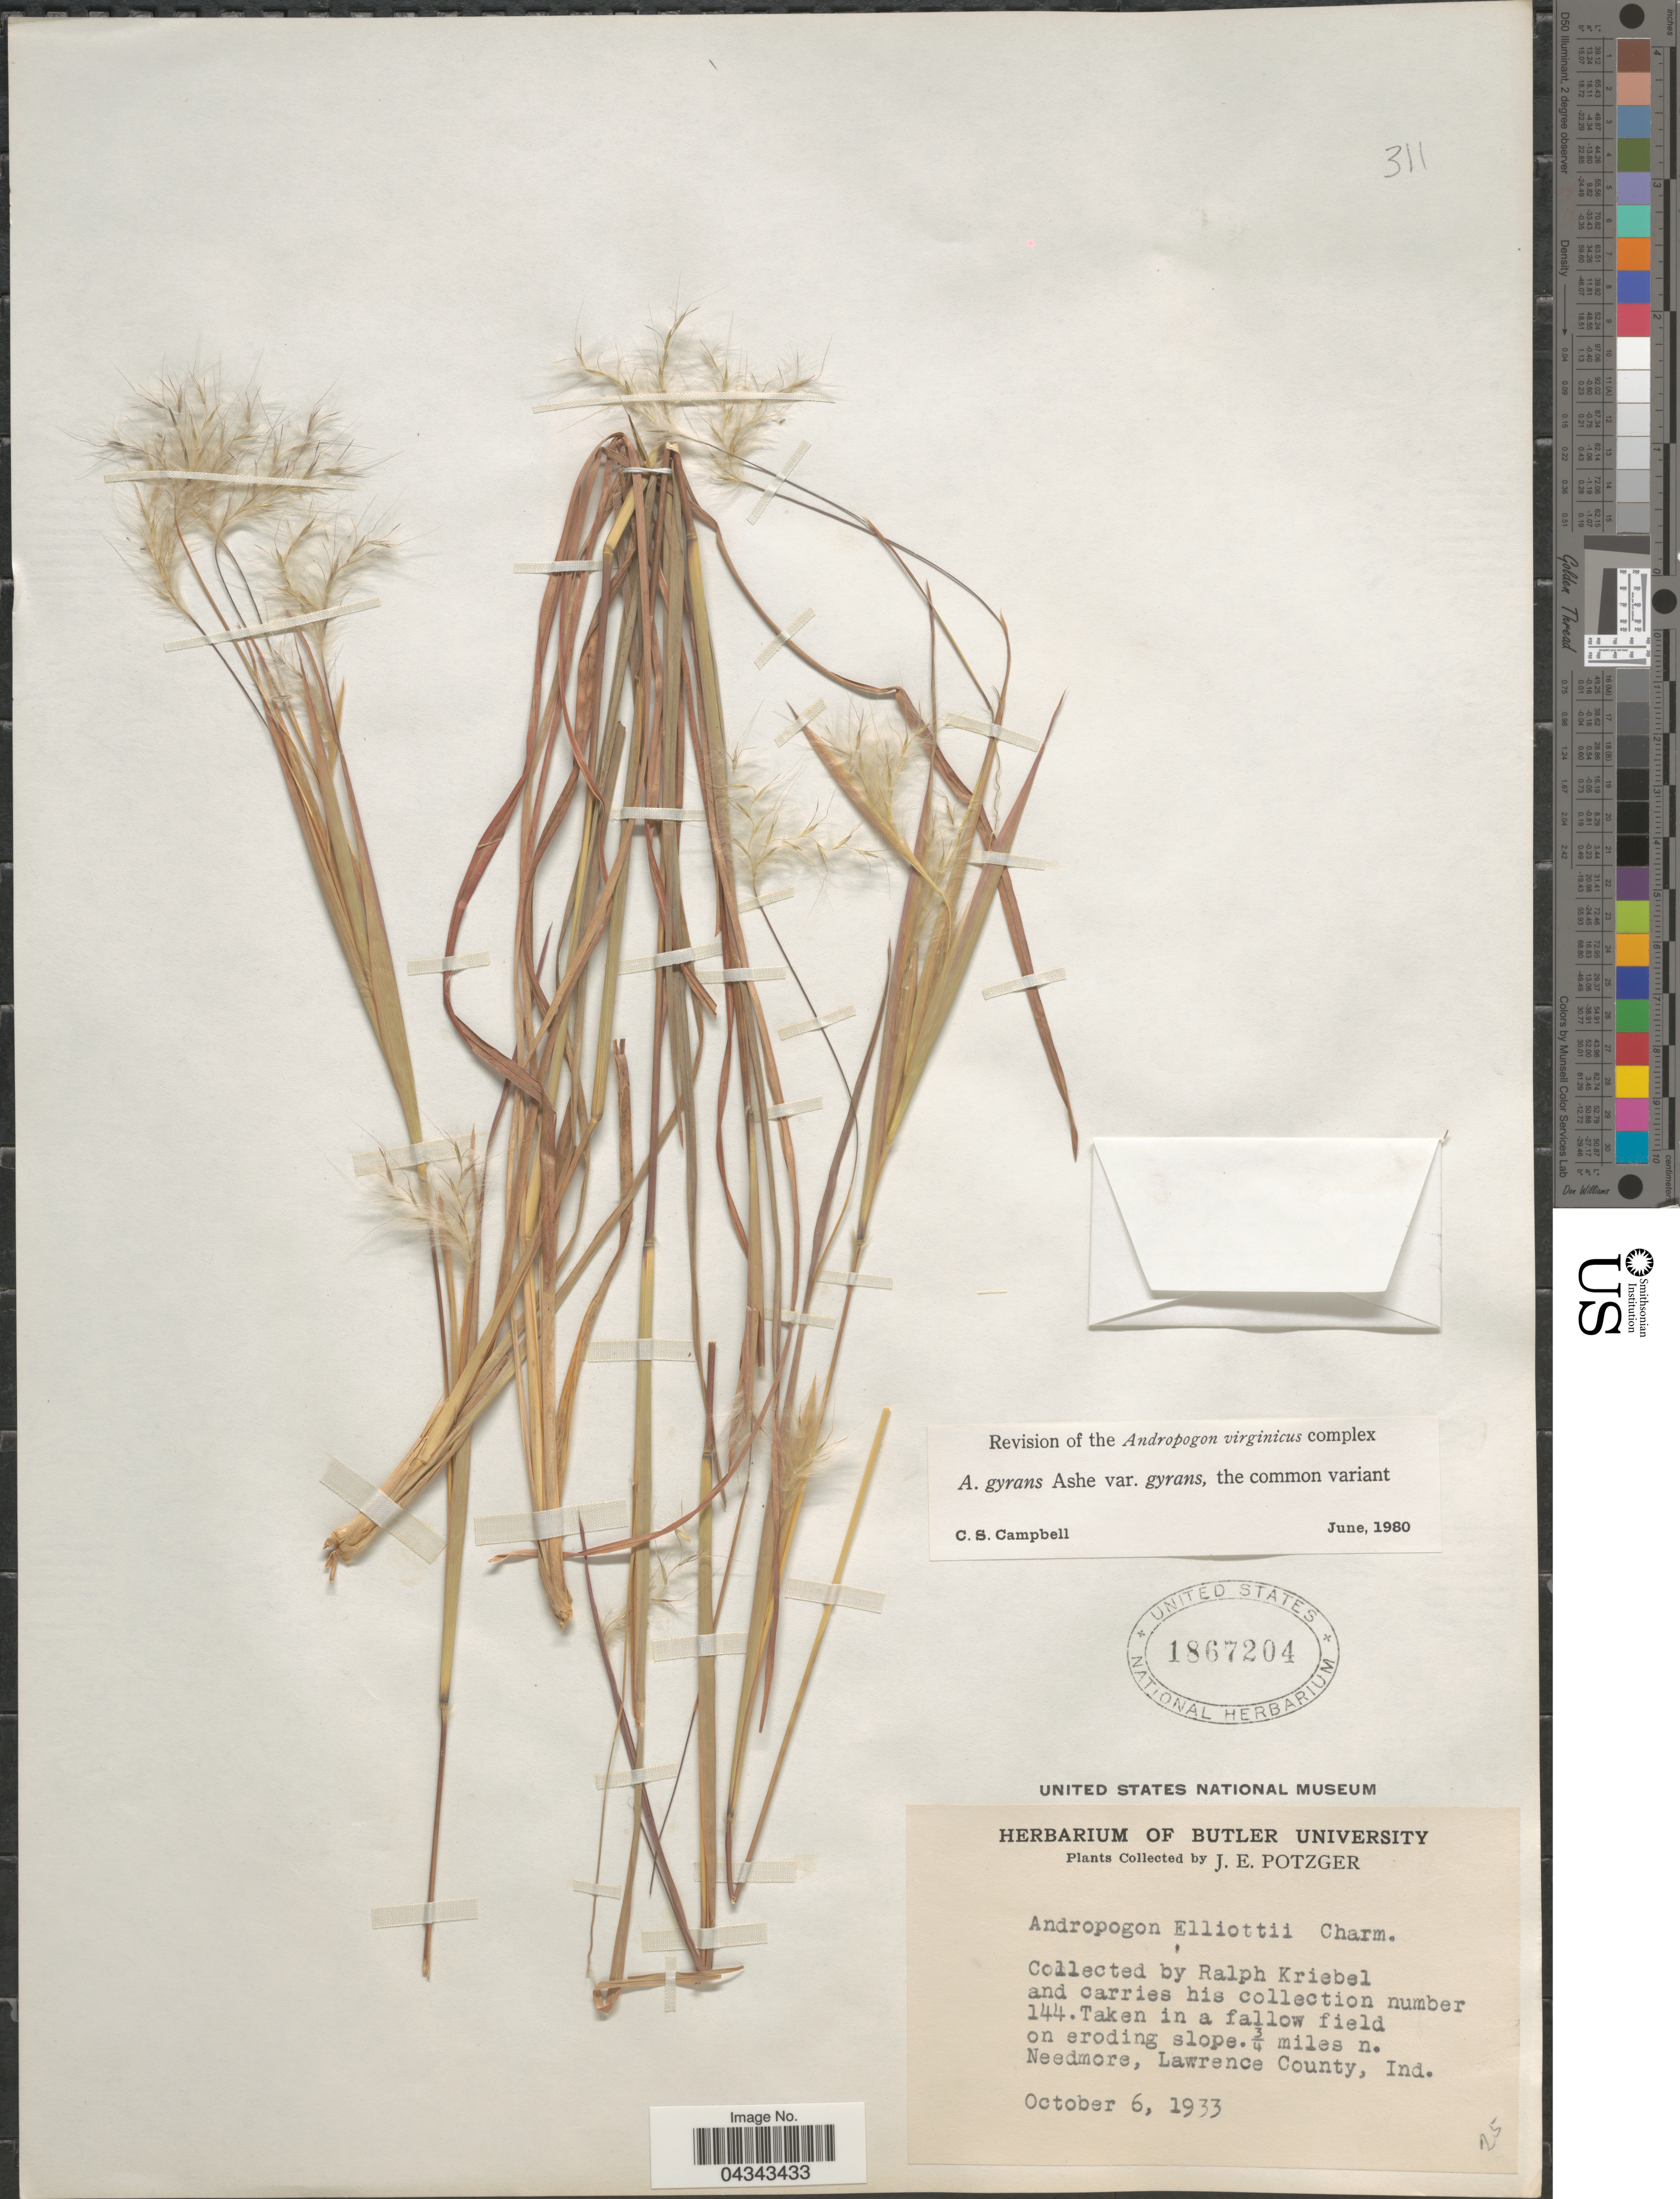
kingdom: Plantae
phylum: Tracheophyta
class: Liliopsida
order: Poales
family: Poaceae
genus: Andropogon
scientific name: Andropogon gyrans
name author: Ashe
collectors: J. Potzger & R. Kriebel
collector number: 144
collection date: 1933-10-06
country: United States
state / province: Indiana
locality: Taken in a fallow field on eroding slope. ¾ miles n. Needmore, Lawrence County.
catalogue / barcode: US 1867204